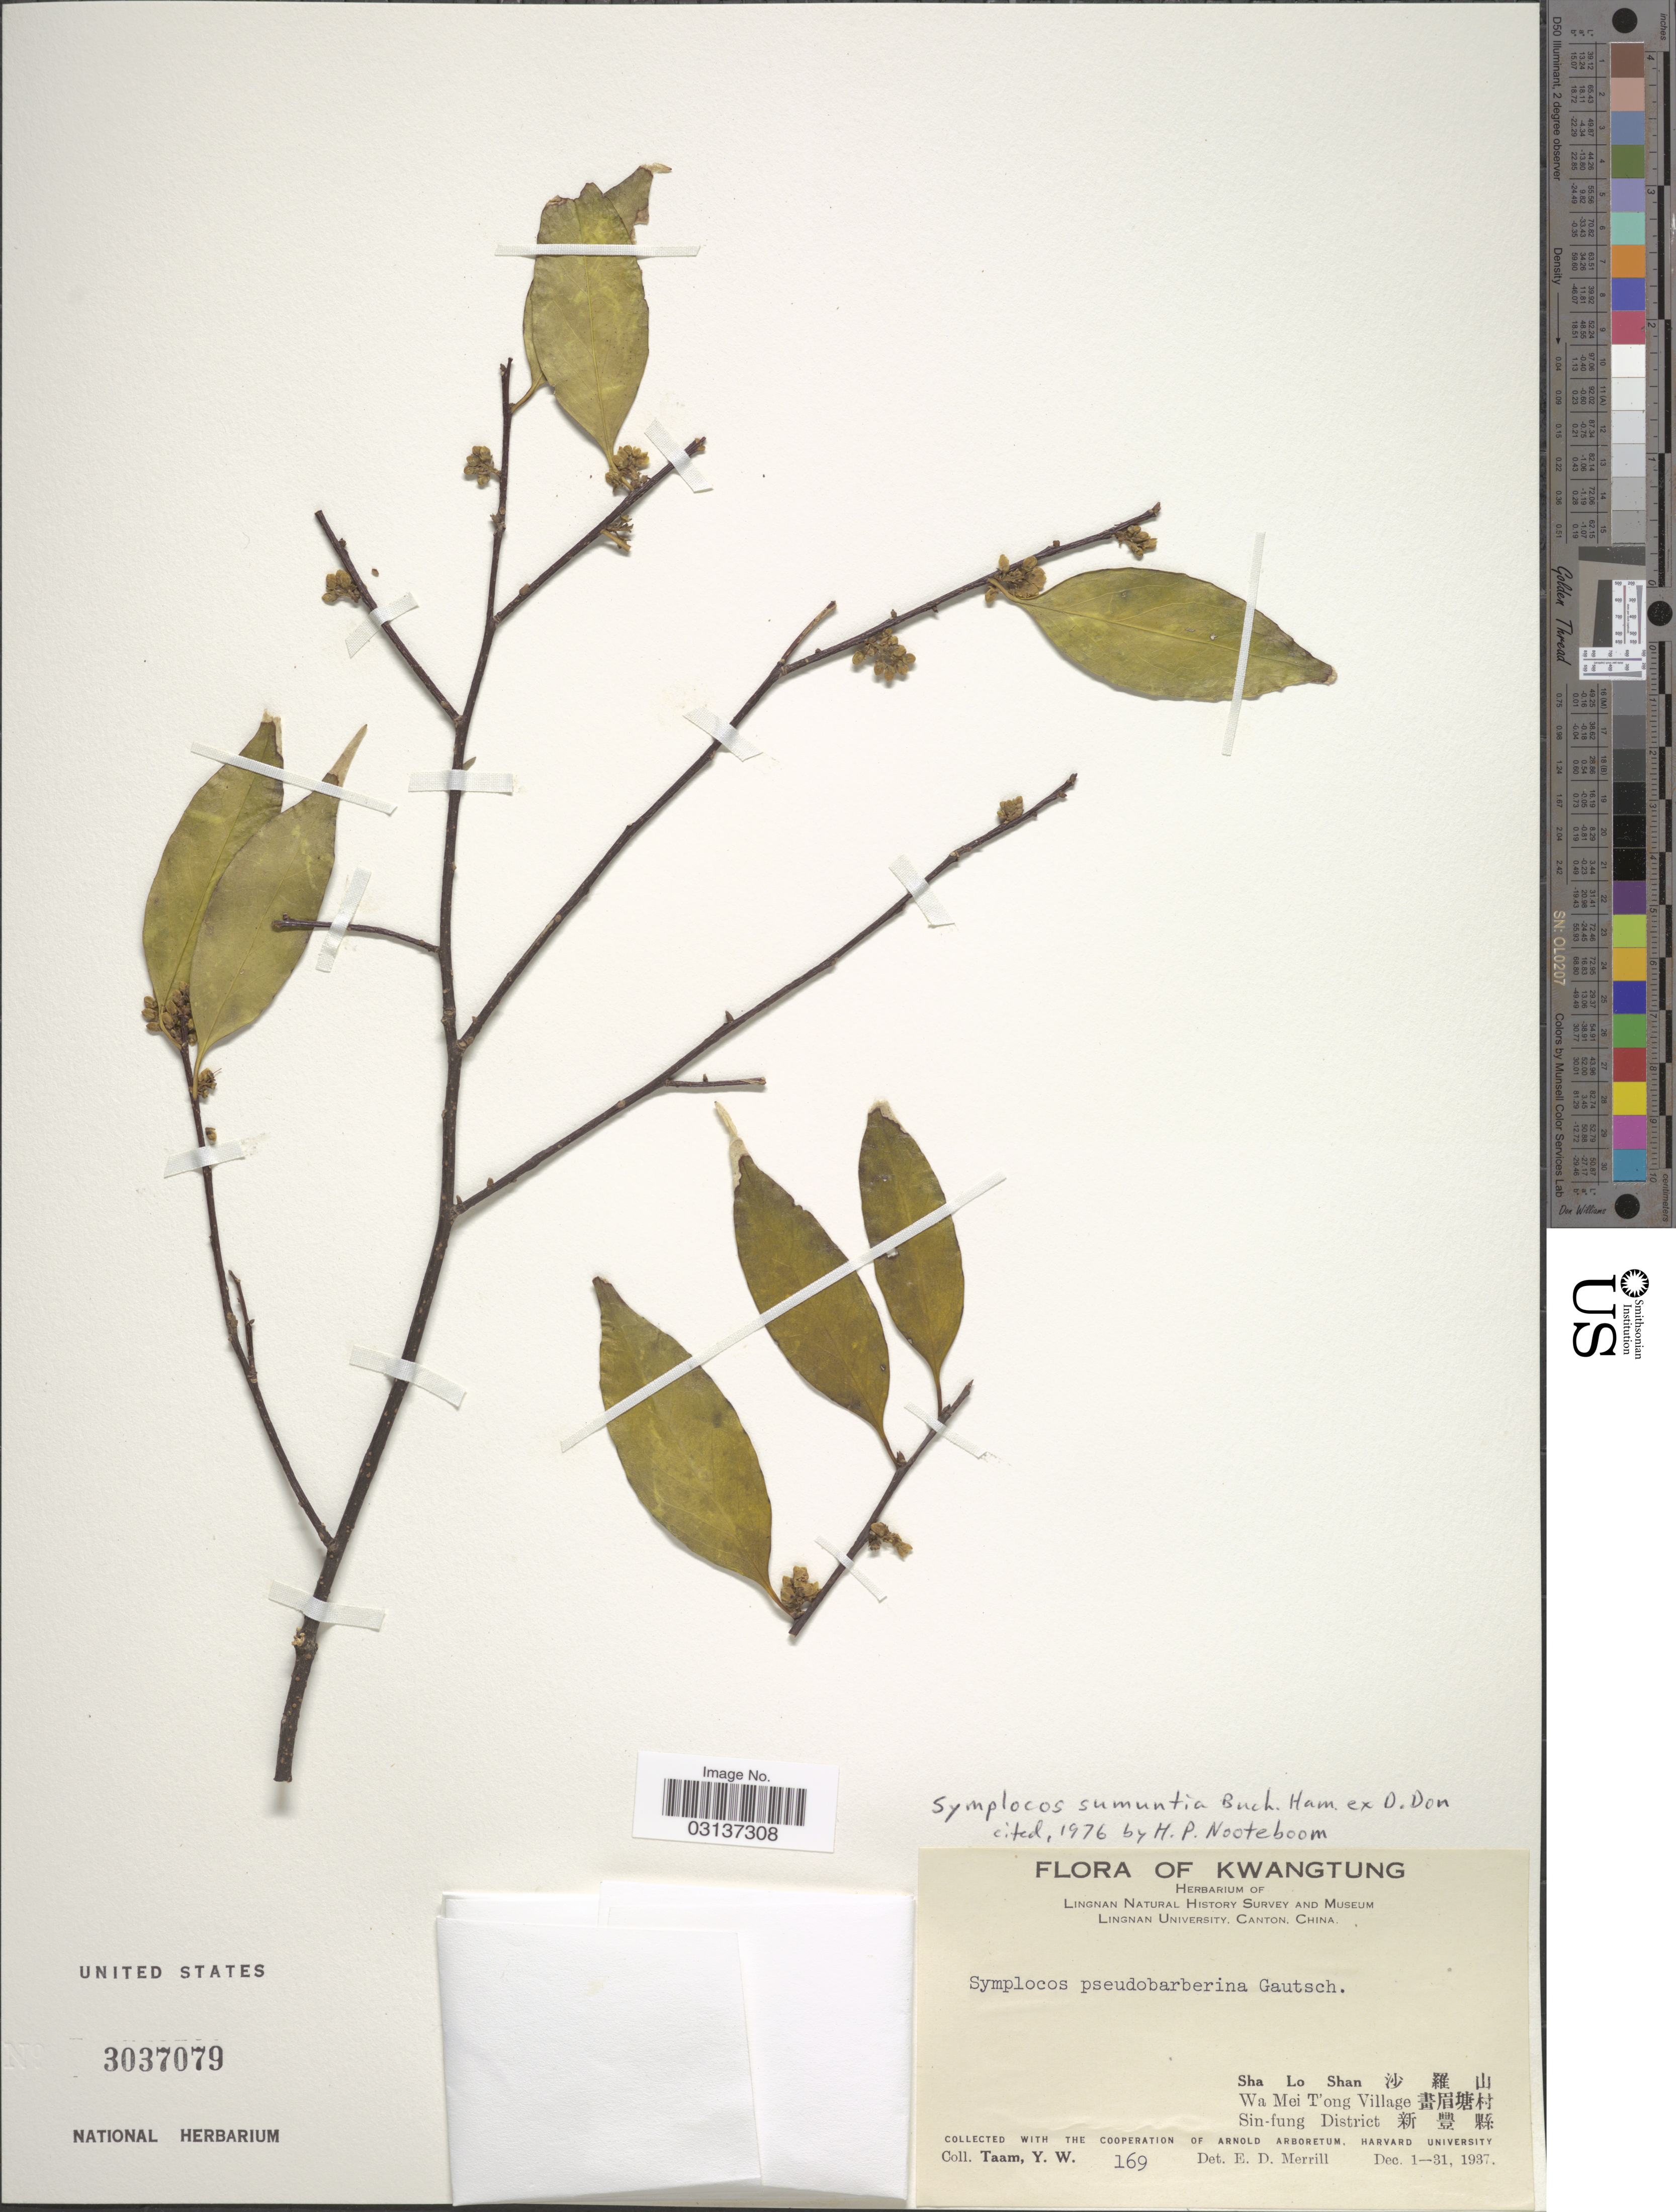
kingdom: Plantae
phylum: Tracheophyta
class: Magnoliopsida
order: Ericales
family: Symplocaceae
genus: Symplocos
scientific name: Symplocos sumuntia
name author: Buch.-Ham. ex D. Don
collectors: Y. W. Taam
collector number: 169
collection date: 1937-12-01/1937-12-31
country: China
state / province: Guangdong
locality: Kwangtung. Sha Lo Shan. Wa Mei T'ong Village. Sin-fung District.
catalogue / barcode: US 3037079